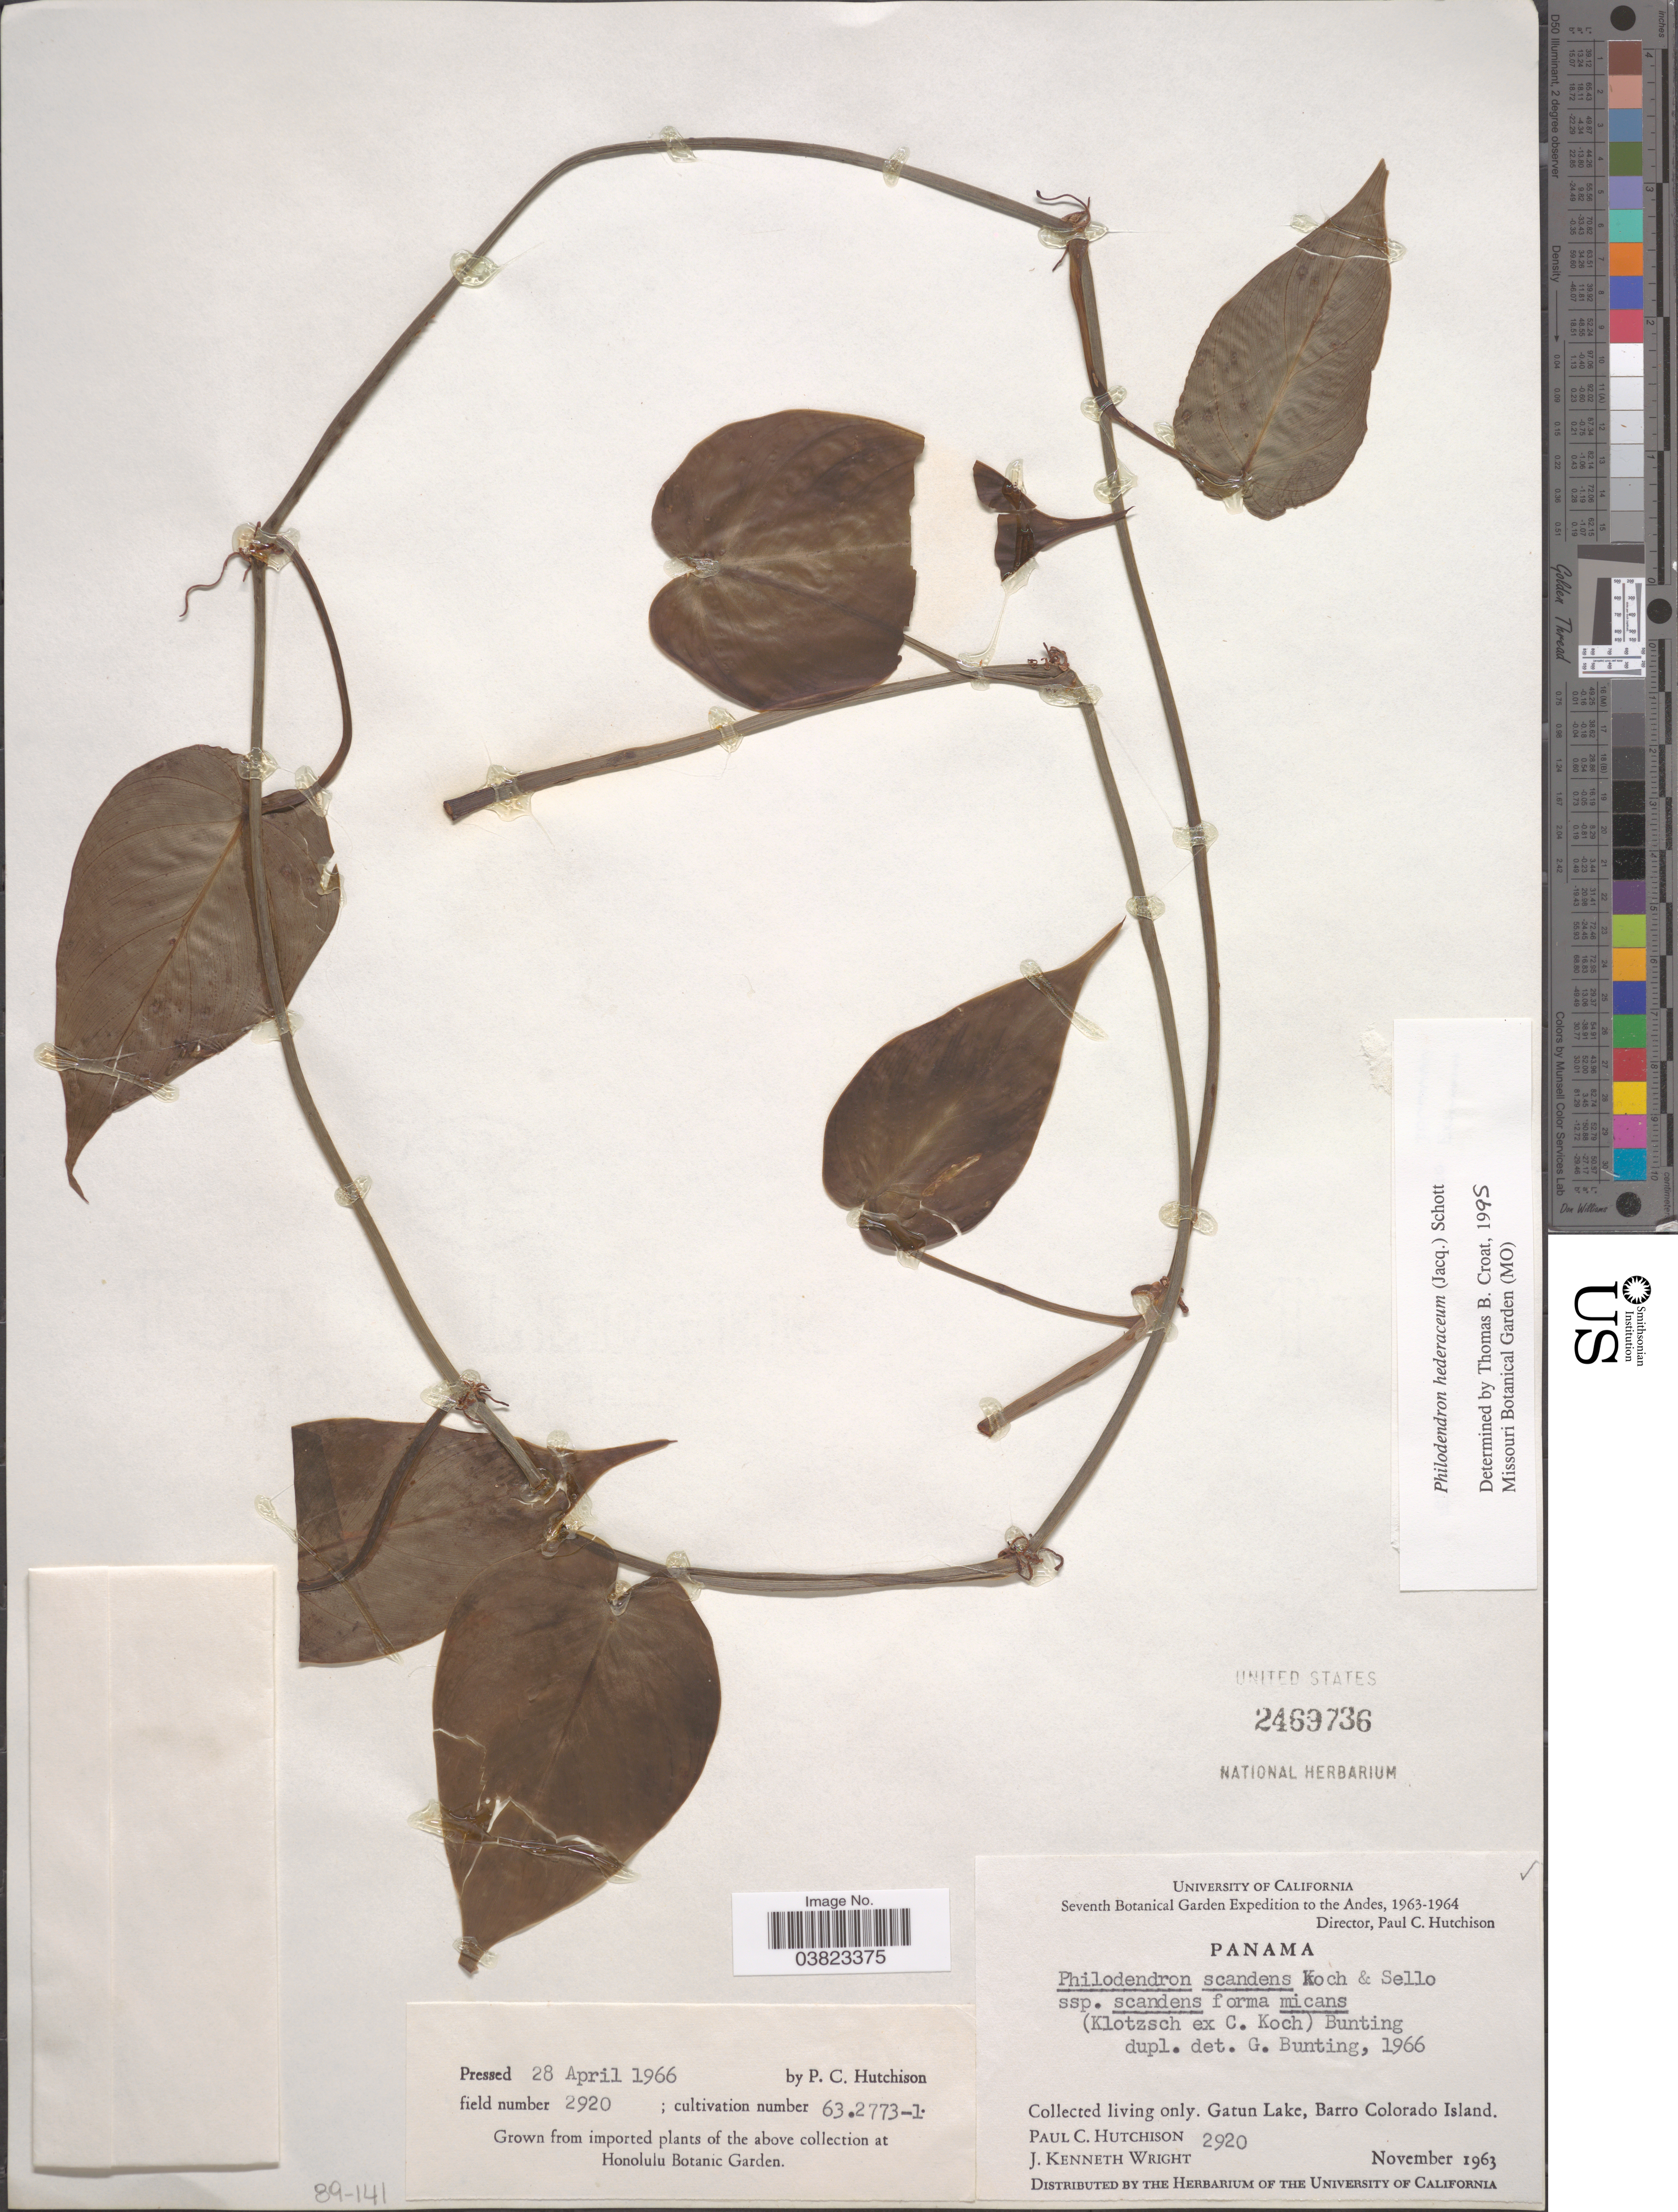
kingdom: Plantae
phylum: Tracheophyta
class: Liliopsida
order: Alismatales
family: Araceae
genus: Philodendron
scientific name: Philodendron hederaceum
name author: (Jacq.) Schott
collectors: P. C. Hutchison & J. K. Wright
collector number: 2920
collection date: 1963-11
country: Panama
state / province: Panamá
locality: The Andes. Gatun Lake, Barro Colorado Island.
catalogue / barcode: US 2469736